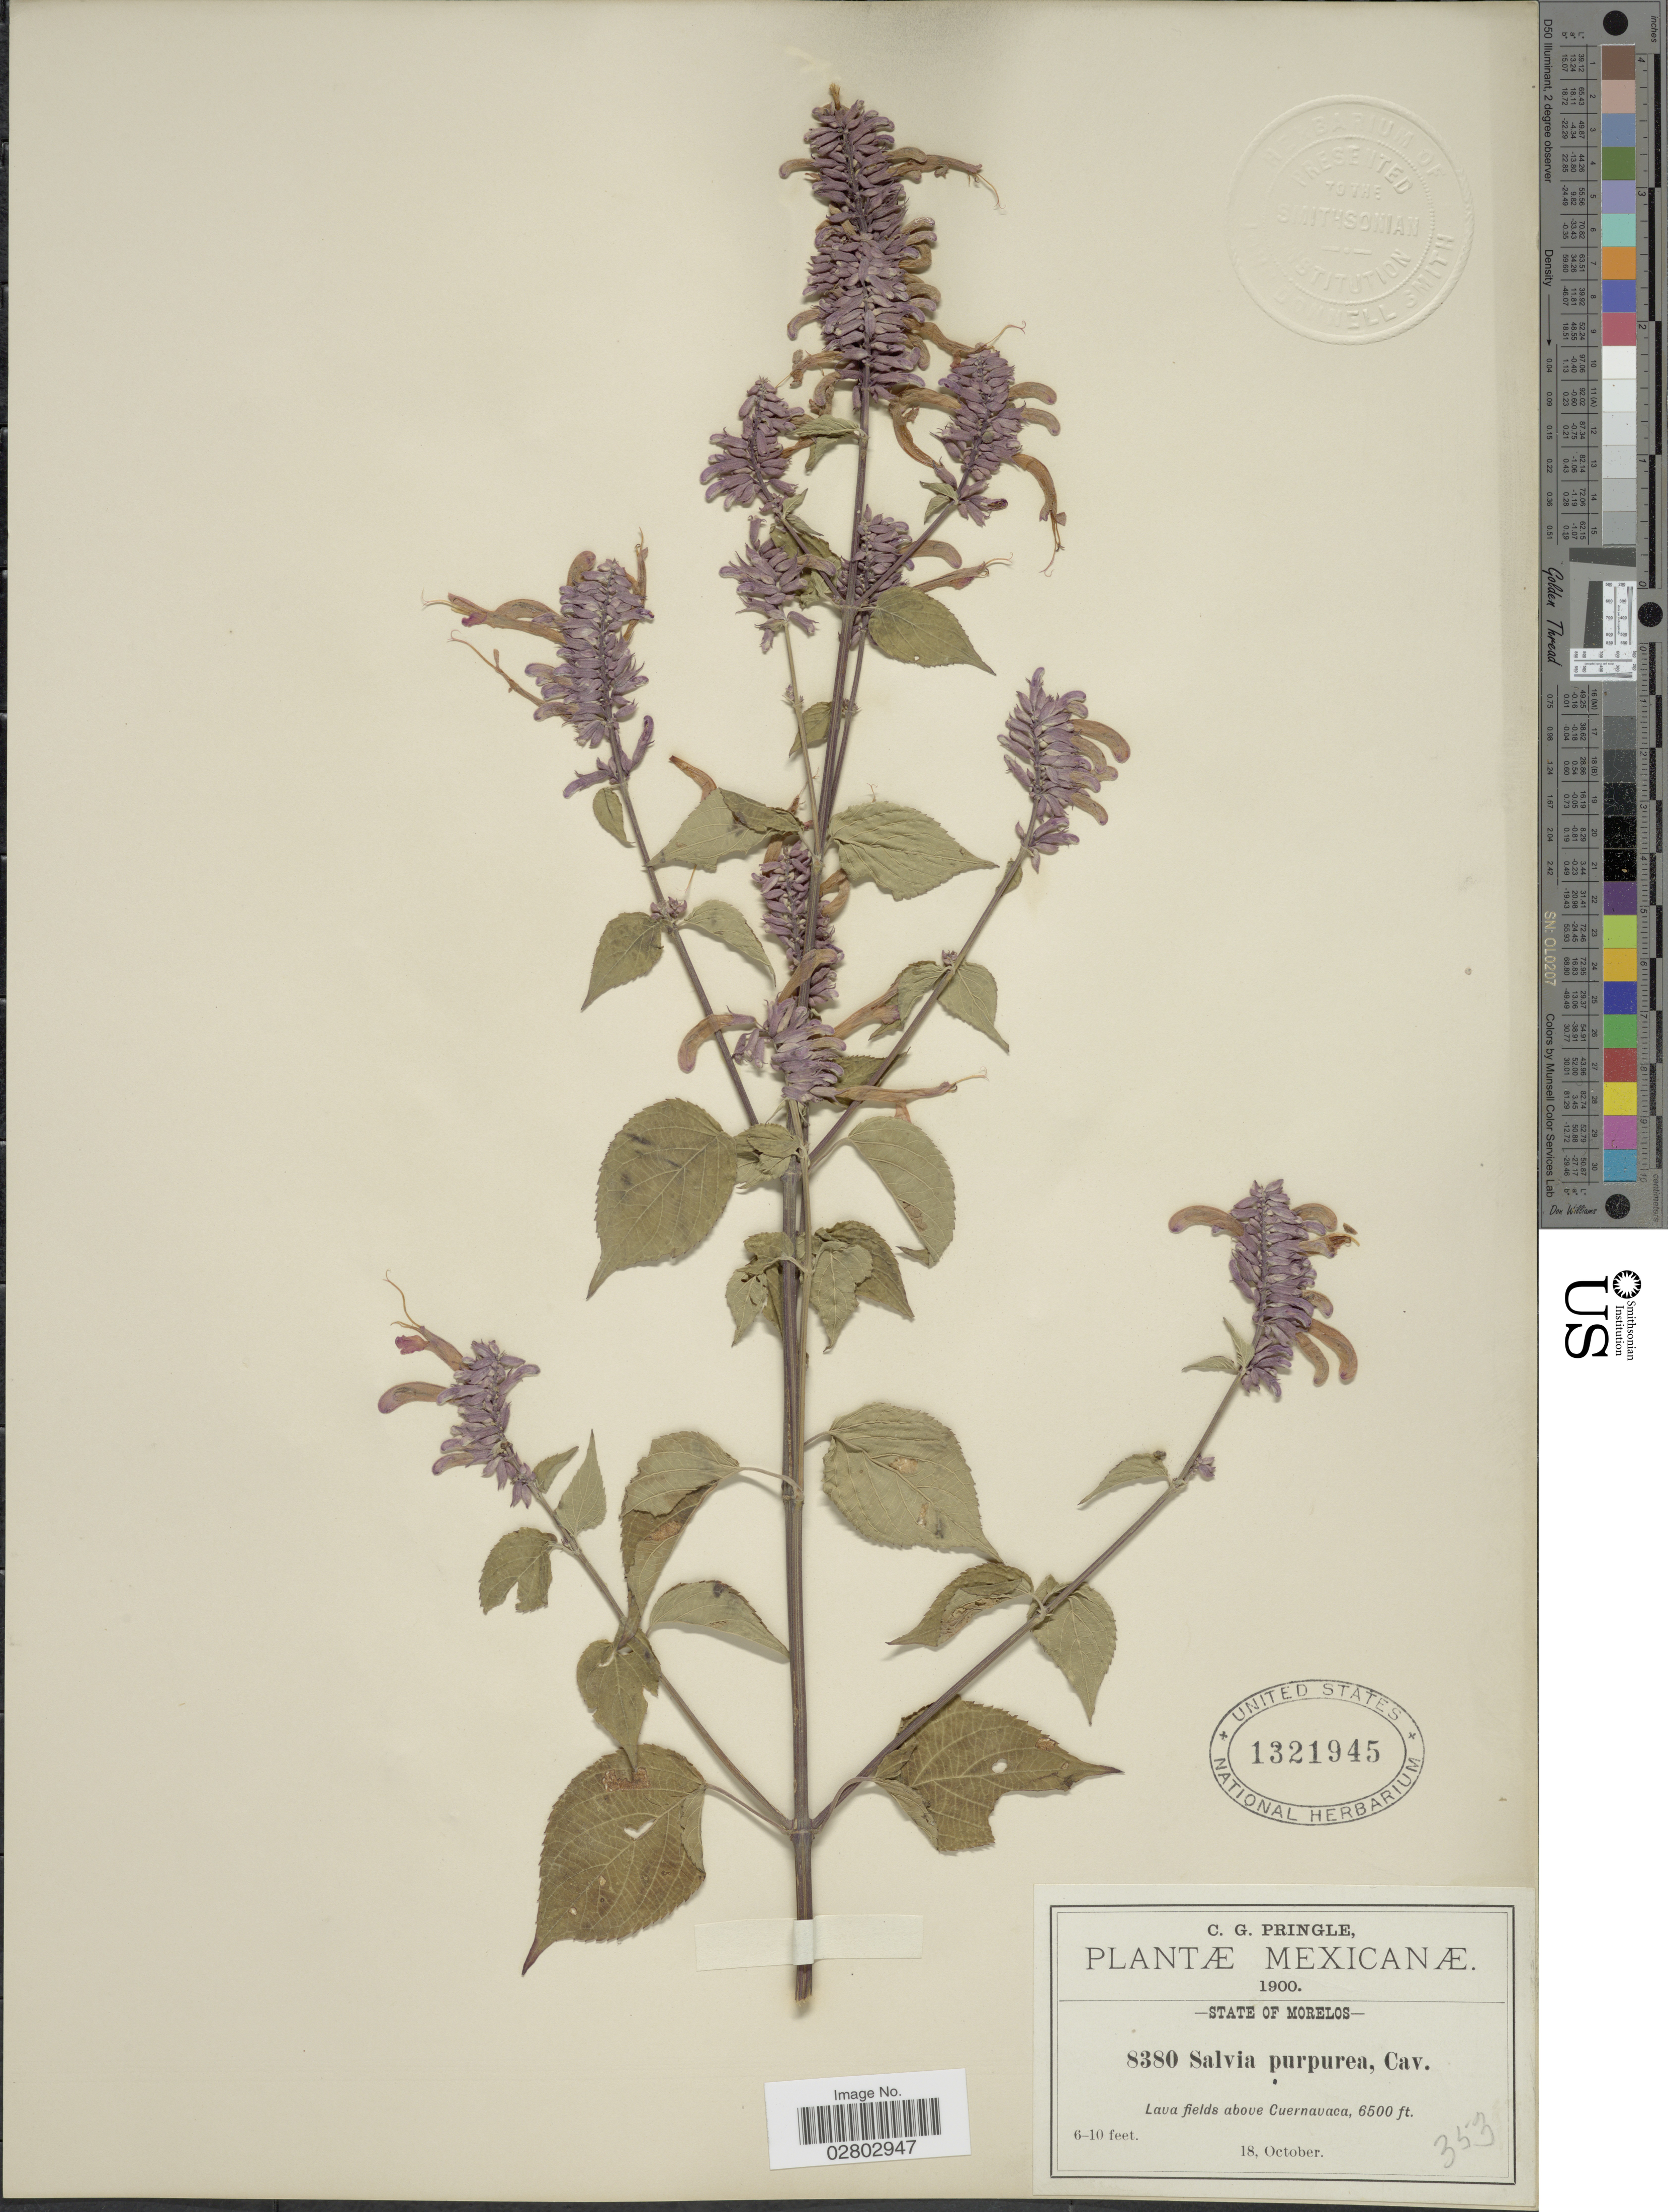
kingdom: Plantae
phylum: Tracheophyta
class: Magnoliopsida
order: Lamiales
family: Lamiaceae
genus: Salvia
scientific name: Salvia purpurea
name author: Cav.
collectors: C. G. Pringle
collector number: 8380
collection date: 1900-10-18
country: Mexico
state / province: Morelos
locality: State of Morelos, Lava fields above Cuernavaca.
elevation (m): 1981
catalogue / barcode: US 1321945